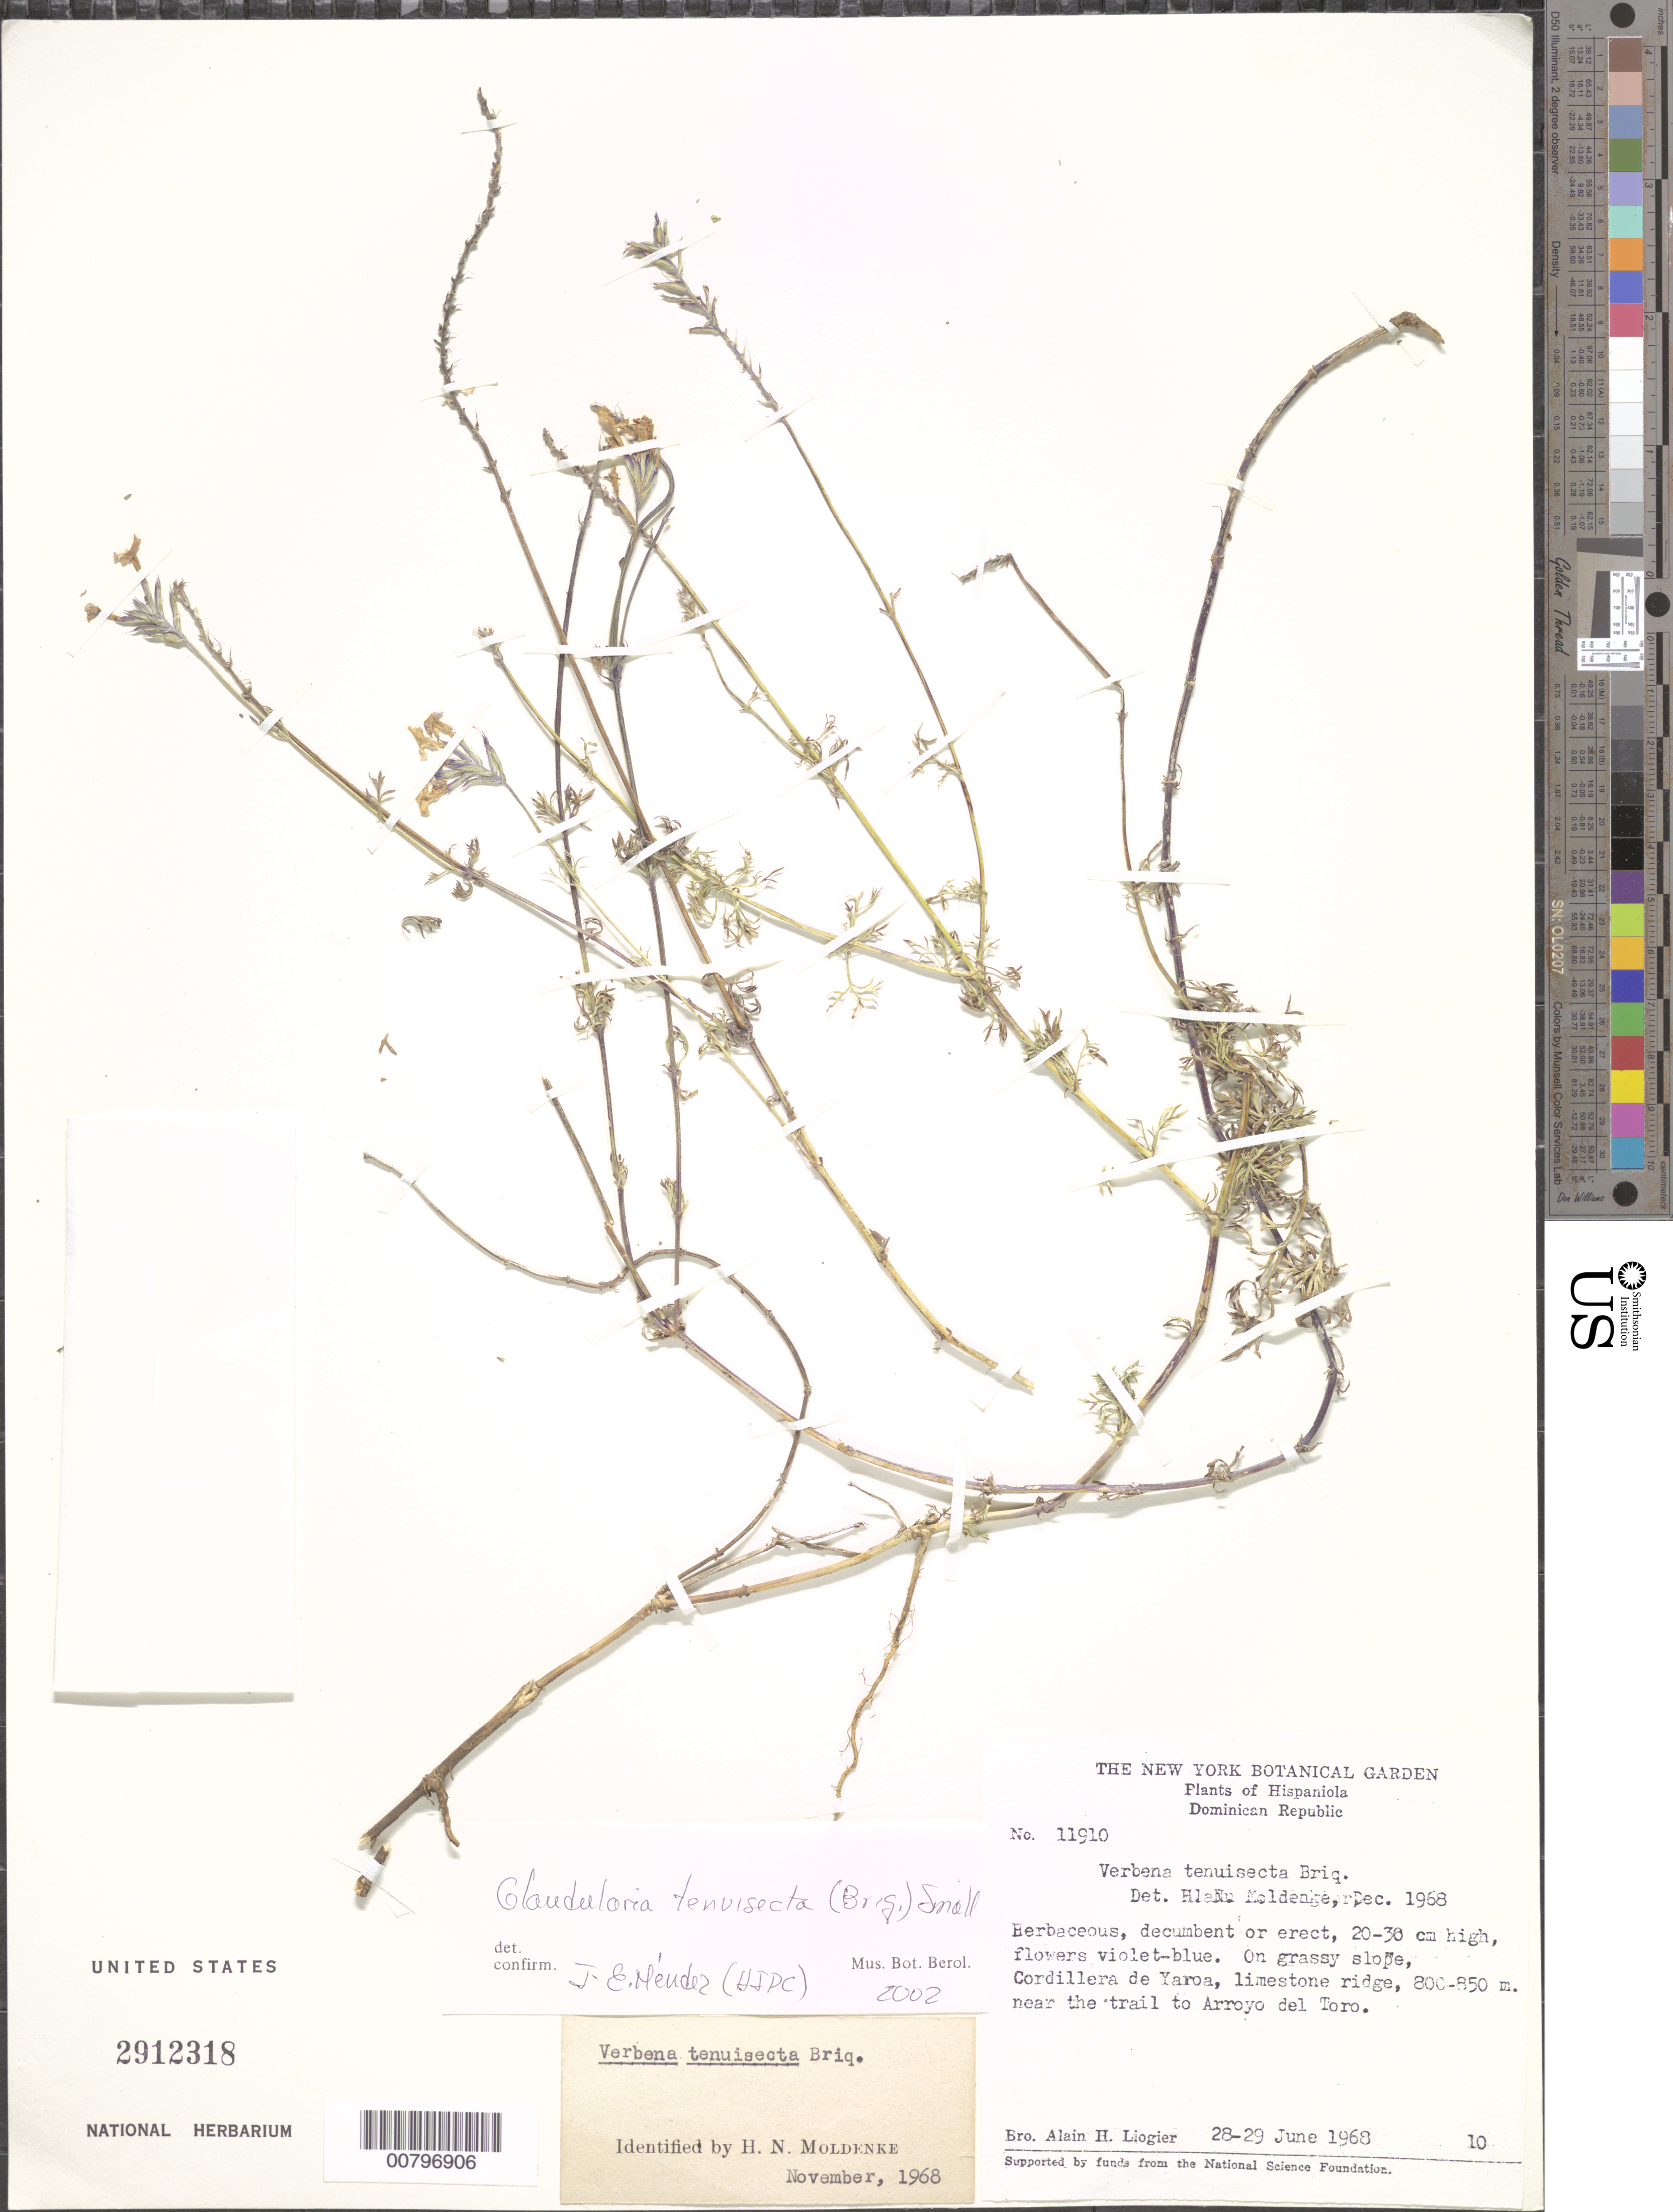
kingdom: Plantae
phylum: Tracheophyta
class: Magnoliopsida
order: Lamiales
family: Verbenaceae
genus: Glandularia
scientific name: Glandularia aristigera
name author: (S. Moore) Tronc.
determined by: Méndez, Isidro E., (HIPC)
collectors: A. H. Liogier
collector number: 11910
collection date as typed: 28 Jun 1968 to 29 Jun 1968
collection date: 1968-06-28/1968-06-29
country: Dominican Republic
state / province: Puerto Plata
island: Hispaniola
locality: Cordillera de Yaroa, limestone ridge, near the trail to Arroyo del Toro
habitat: On grassy slope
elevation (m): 800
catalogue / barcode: US 2912318